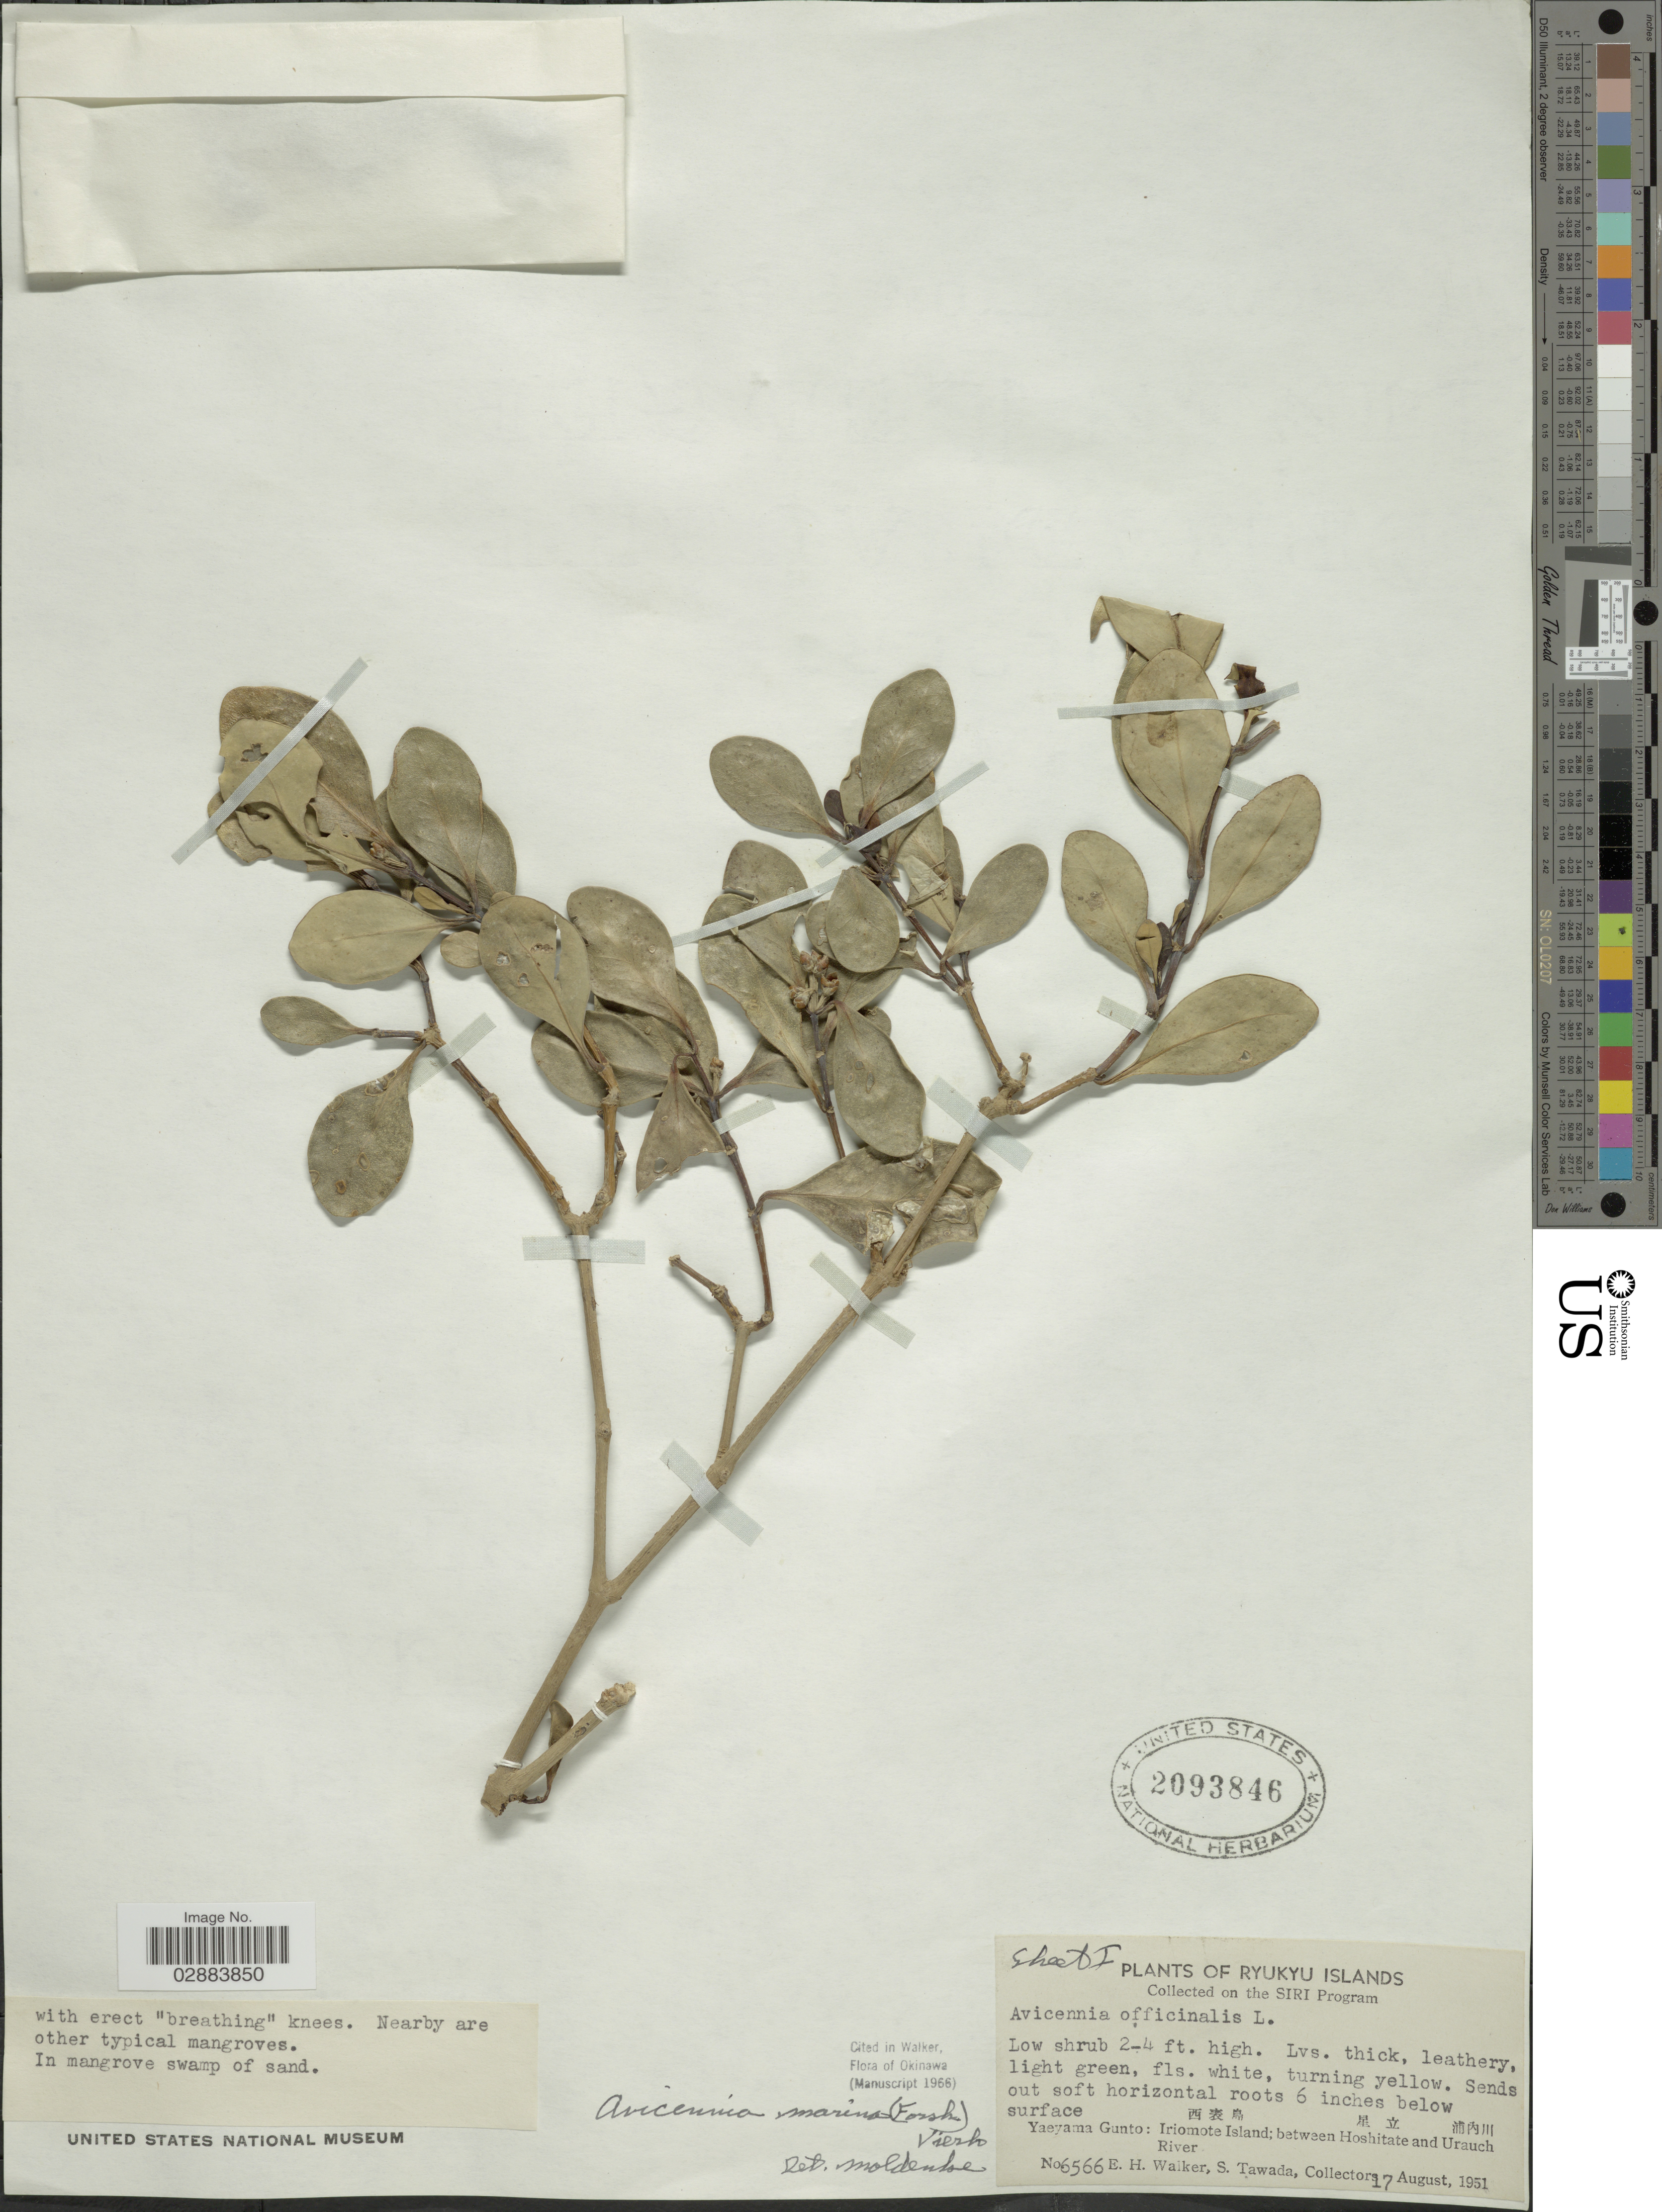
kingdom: Plantae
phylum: Tracheophyta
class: Magnoliopsida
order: Lamiales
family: Acanthaceae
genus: Avicennia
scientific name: Avicennia marina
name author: (Forssk.) Vierh.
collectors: E. H. Walker & S. Tawada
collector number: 6566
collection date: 1951-08-17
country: Japan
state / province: Okinawa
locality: Ryukyu Islands. Yaeyama Gunto: Iriomote Island; between Hoshitate and Urauch River.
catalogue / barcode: US 2093846